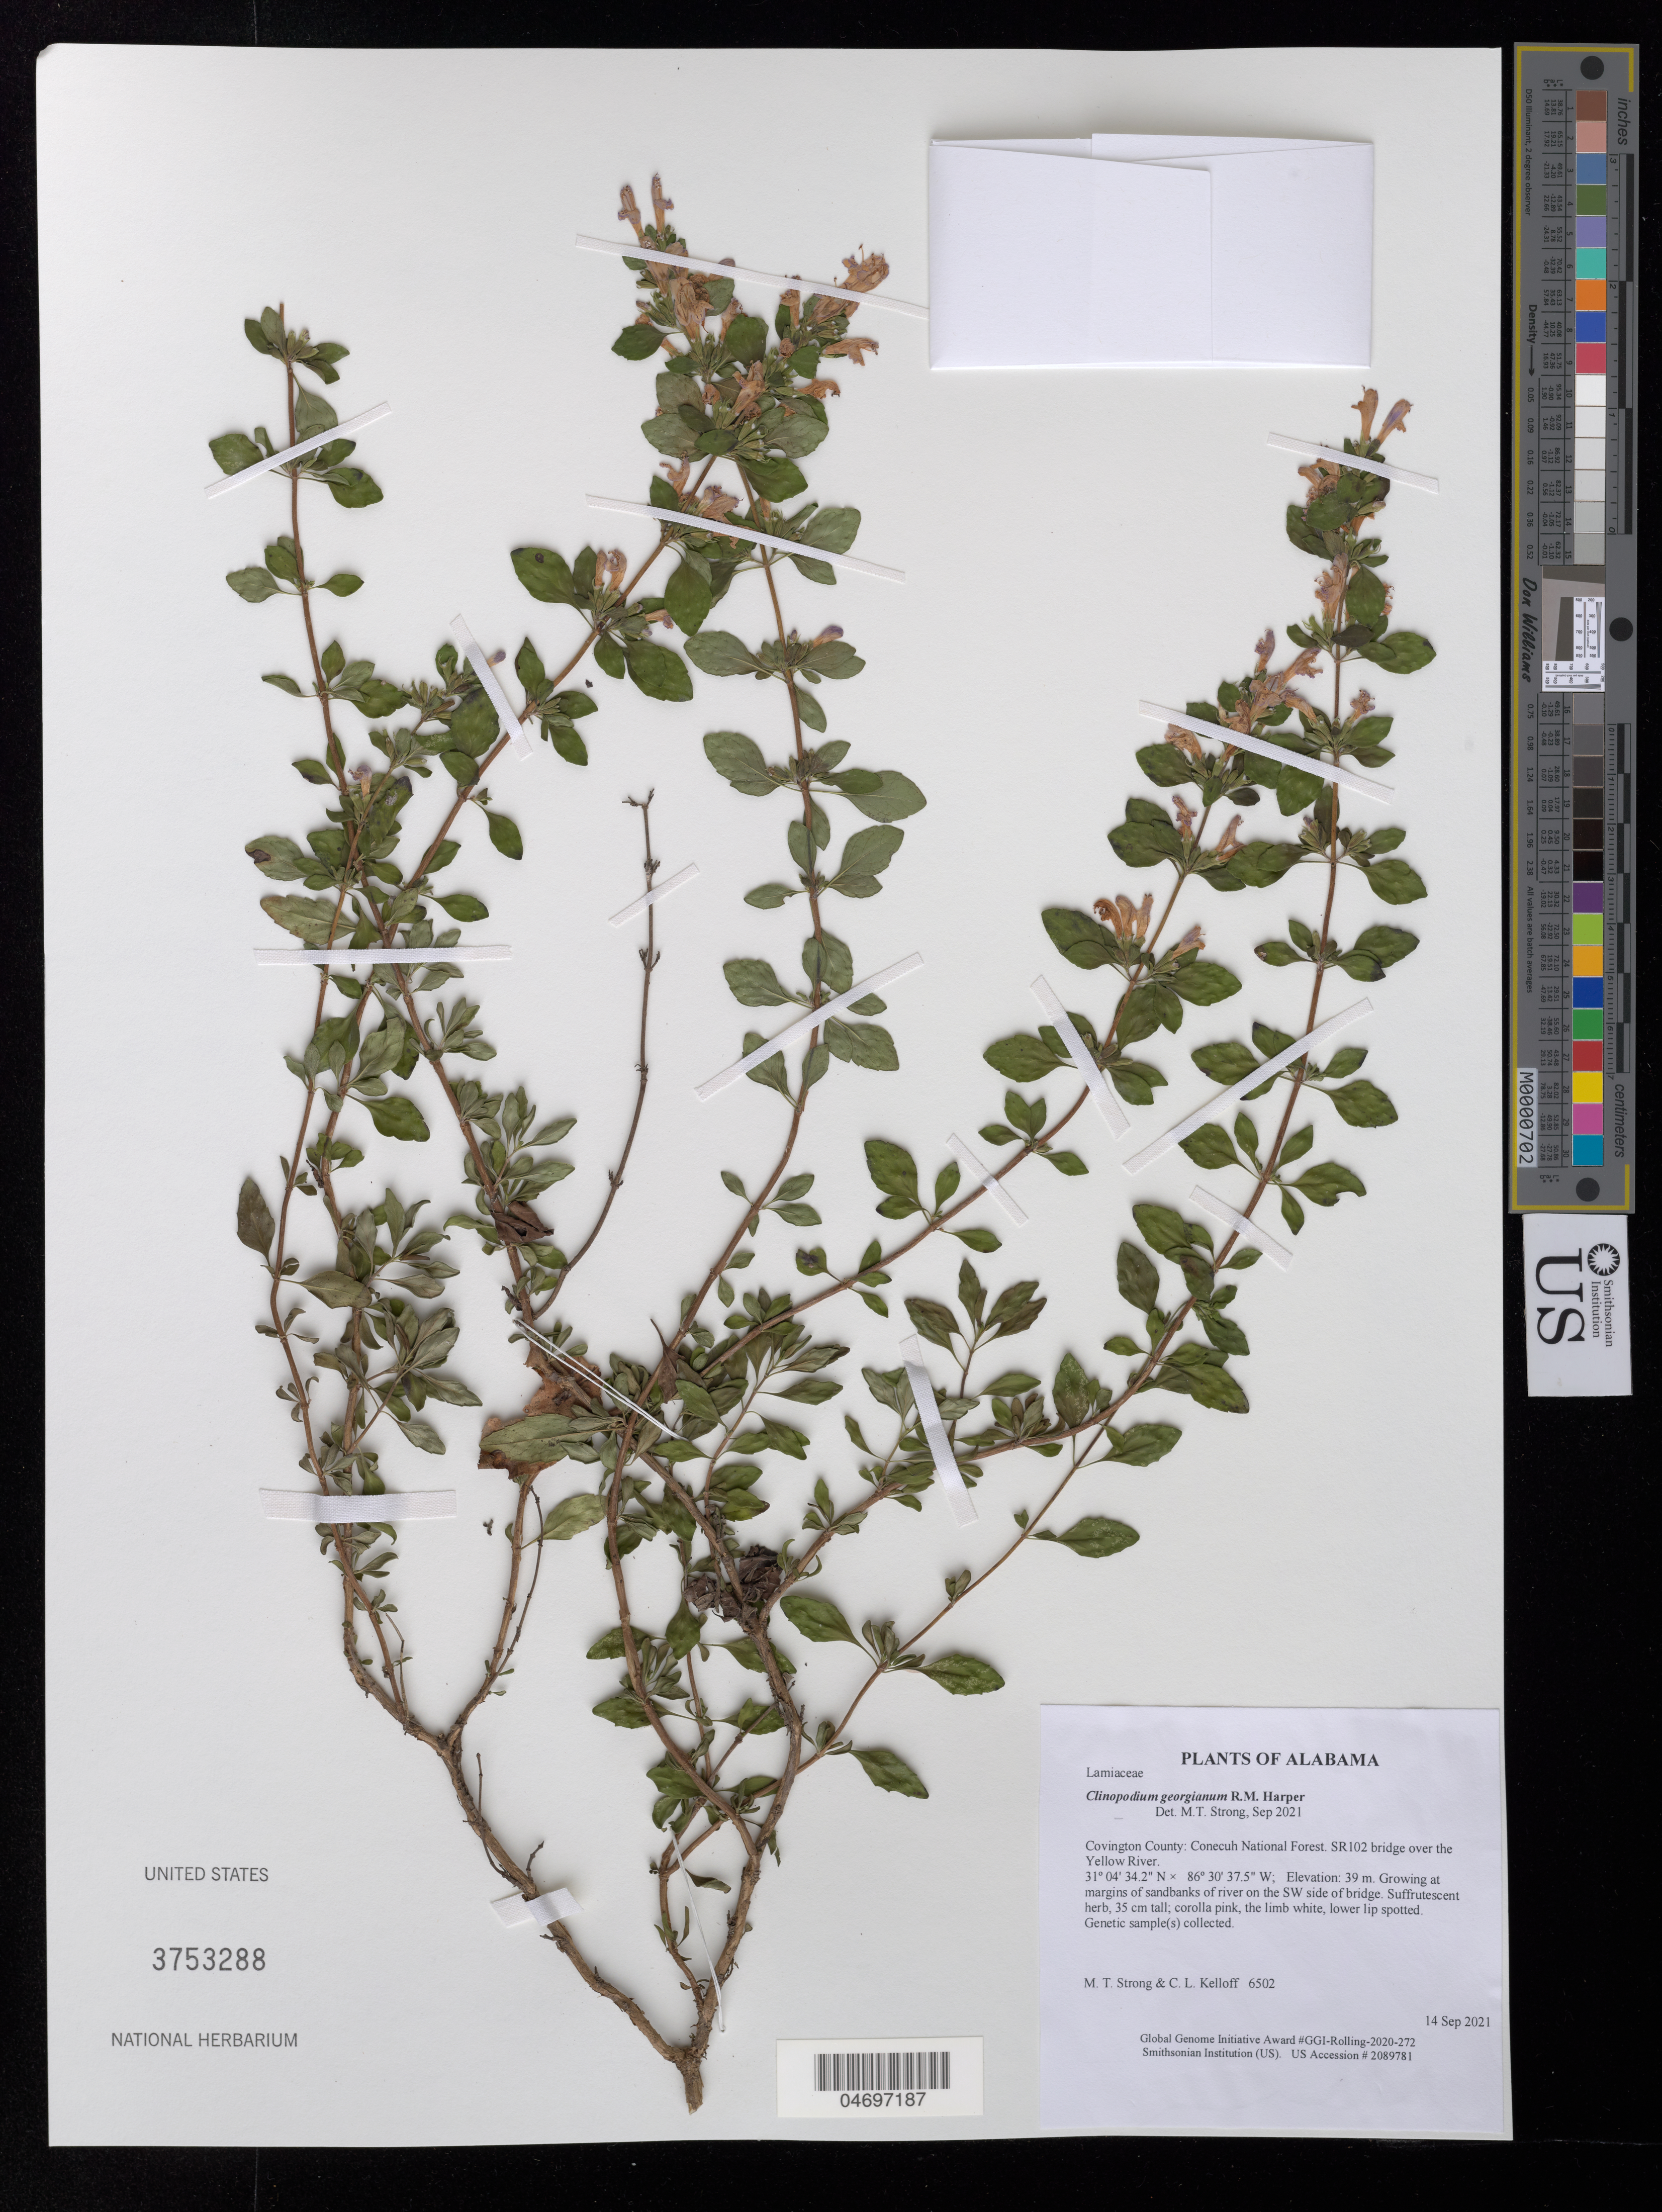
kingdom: Plantae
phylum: Tracheophyta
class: Magnoliopsida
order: Lamiales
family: Lamiaceae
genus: Clinopodium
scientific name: Clinopodium georgianum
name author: R.M. Harper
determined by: Strong, Mark T.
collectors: M. T. Strong & C. L. Kelloff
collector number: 6502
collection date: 2021-09-14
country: United States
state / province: Alabama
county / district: Covington County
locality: Conecuh National Forest. SR102 bridge over the Yellow River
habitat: Growing at margins of sandbanks of river on the SW side of bridge.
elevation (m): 39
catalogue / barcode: US 3753288